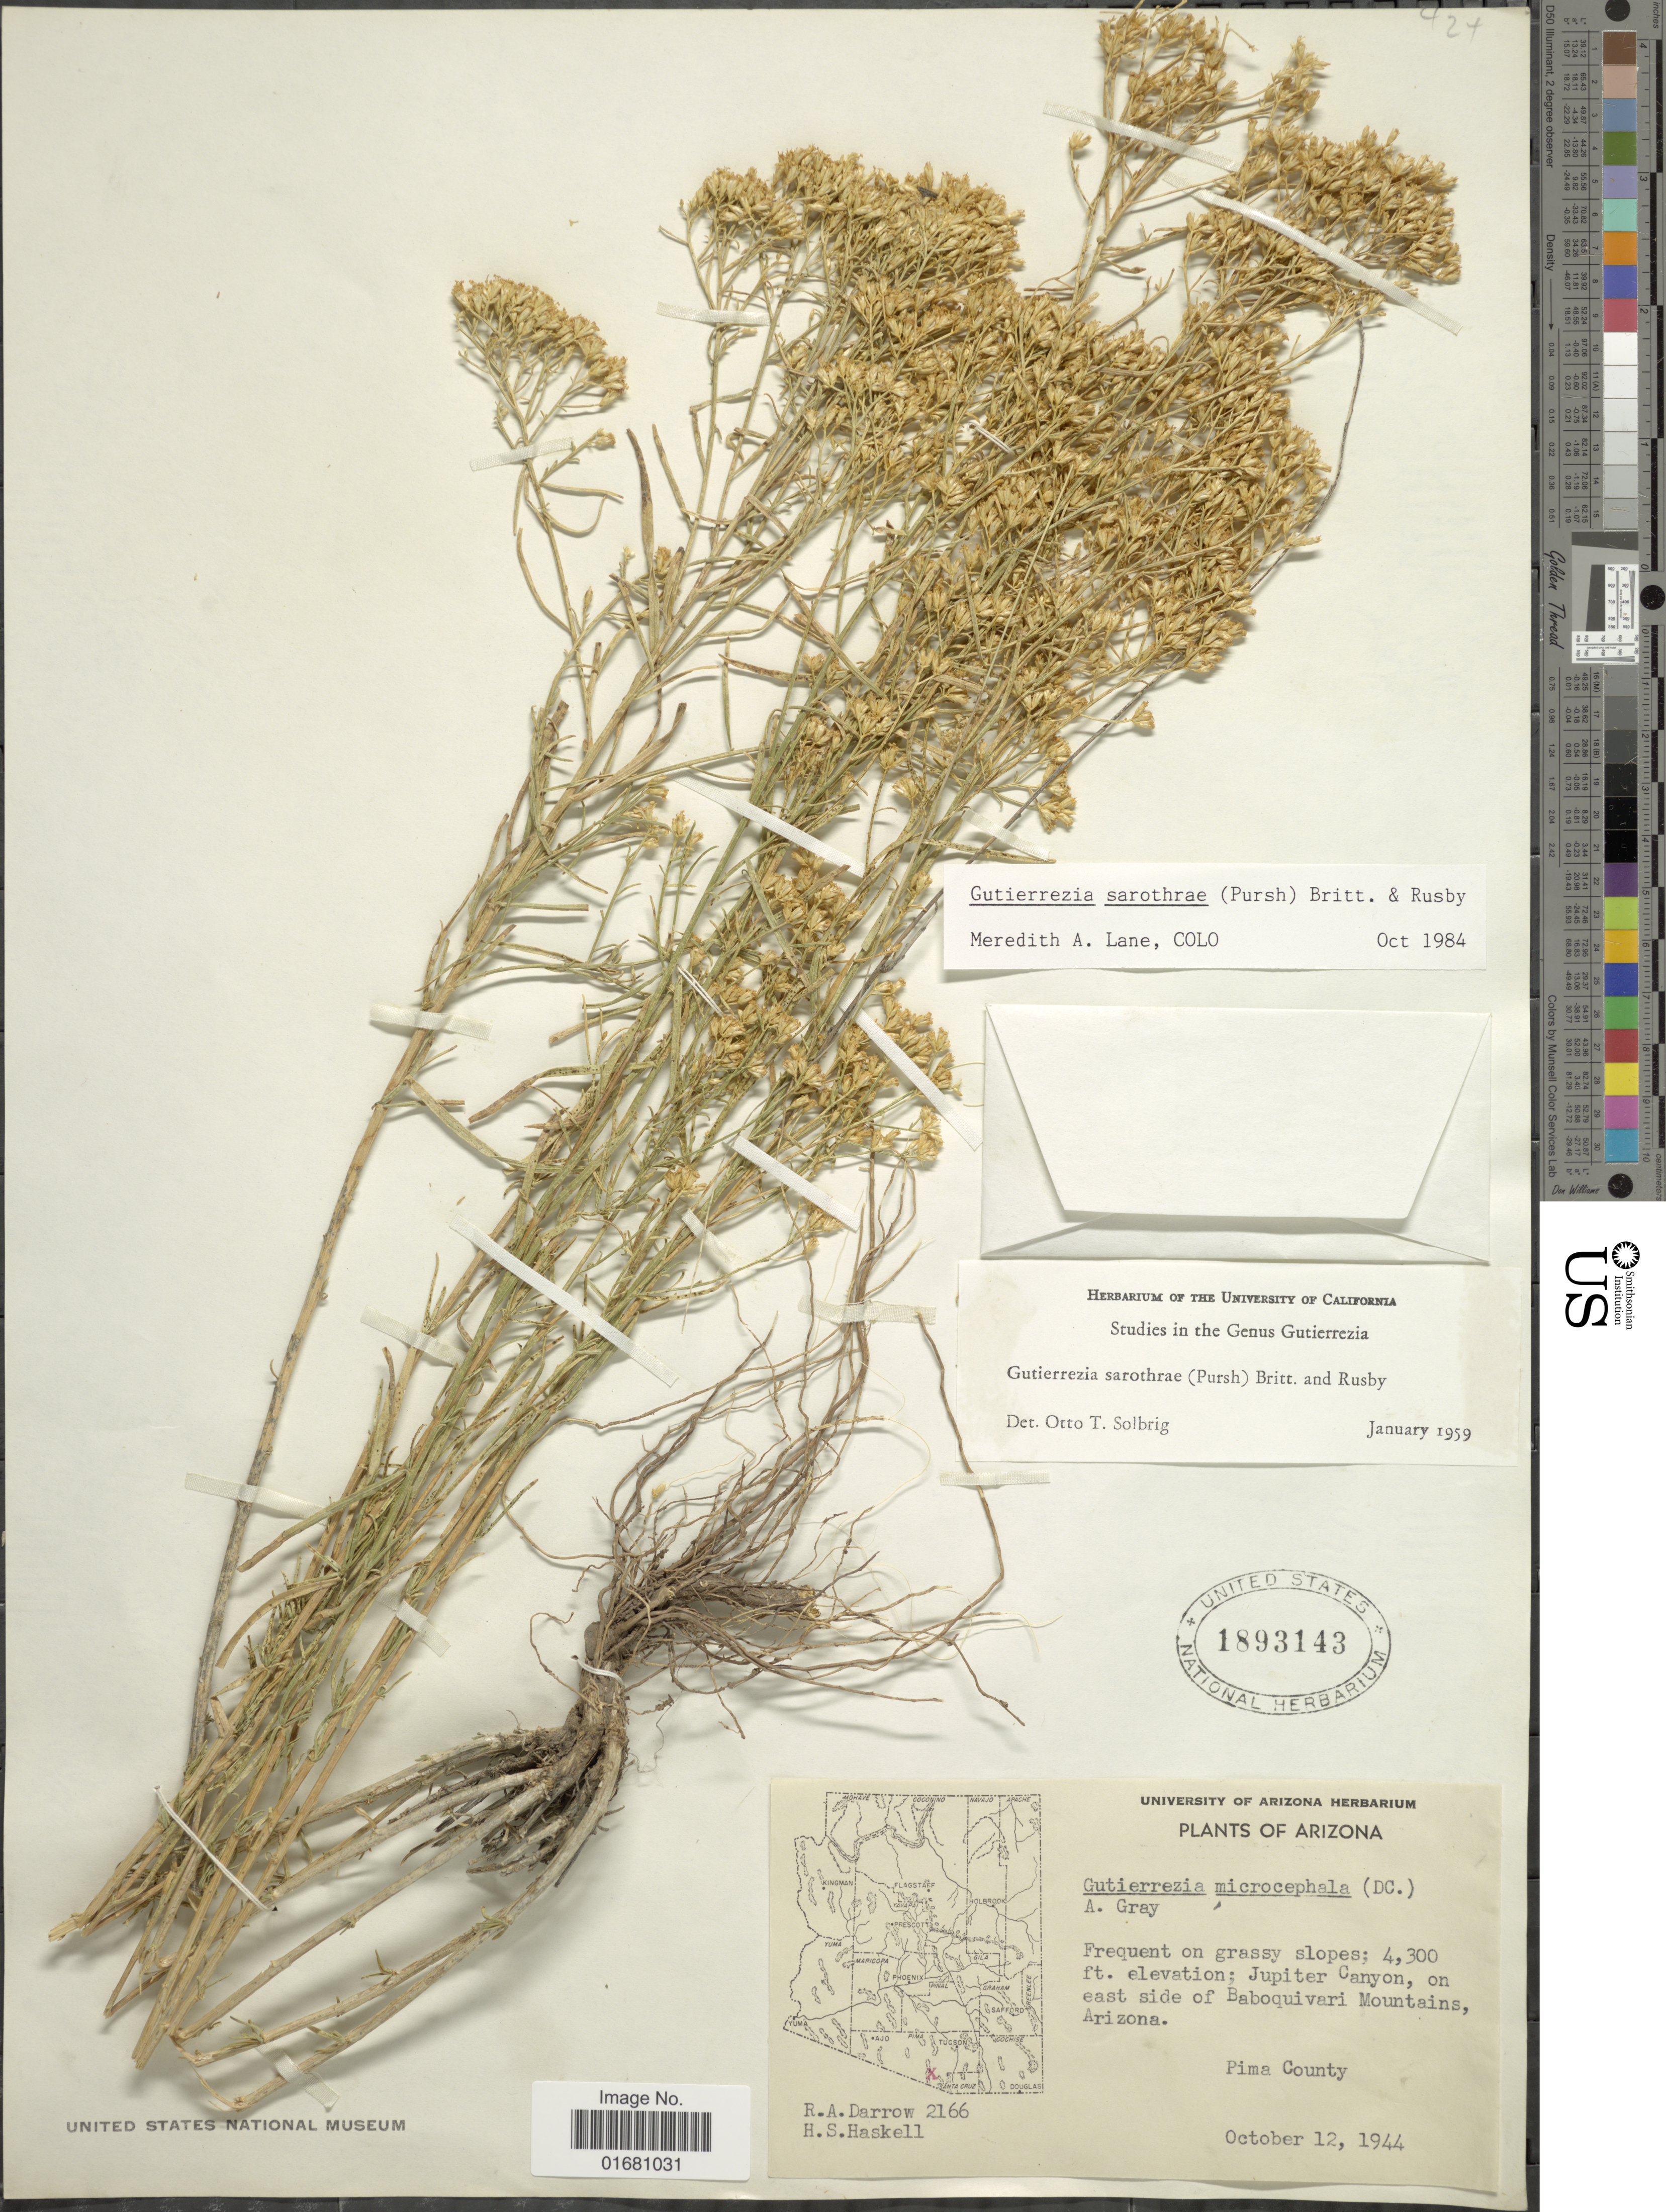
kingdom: Plantae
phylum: Tracheophyta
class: Magnoliopsida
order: Asterales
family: Asteraceae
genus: Gutierrezia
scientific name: Gutierrezia sarothrae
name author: (Pursh) Britton & Rusby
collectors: R. A. Darrow & H. Haskell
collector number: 2166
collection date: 1944-10-12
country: United States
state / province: Arizona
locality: Jupiter Canyon, on east side of Baboquivari Mountains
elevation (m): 1311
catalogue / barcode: US 1893143